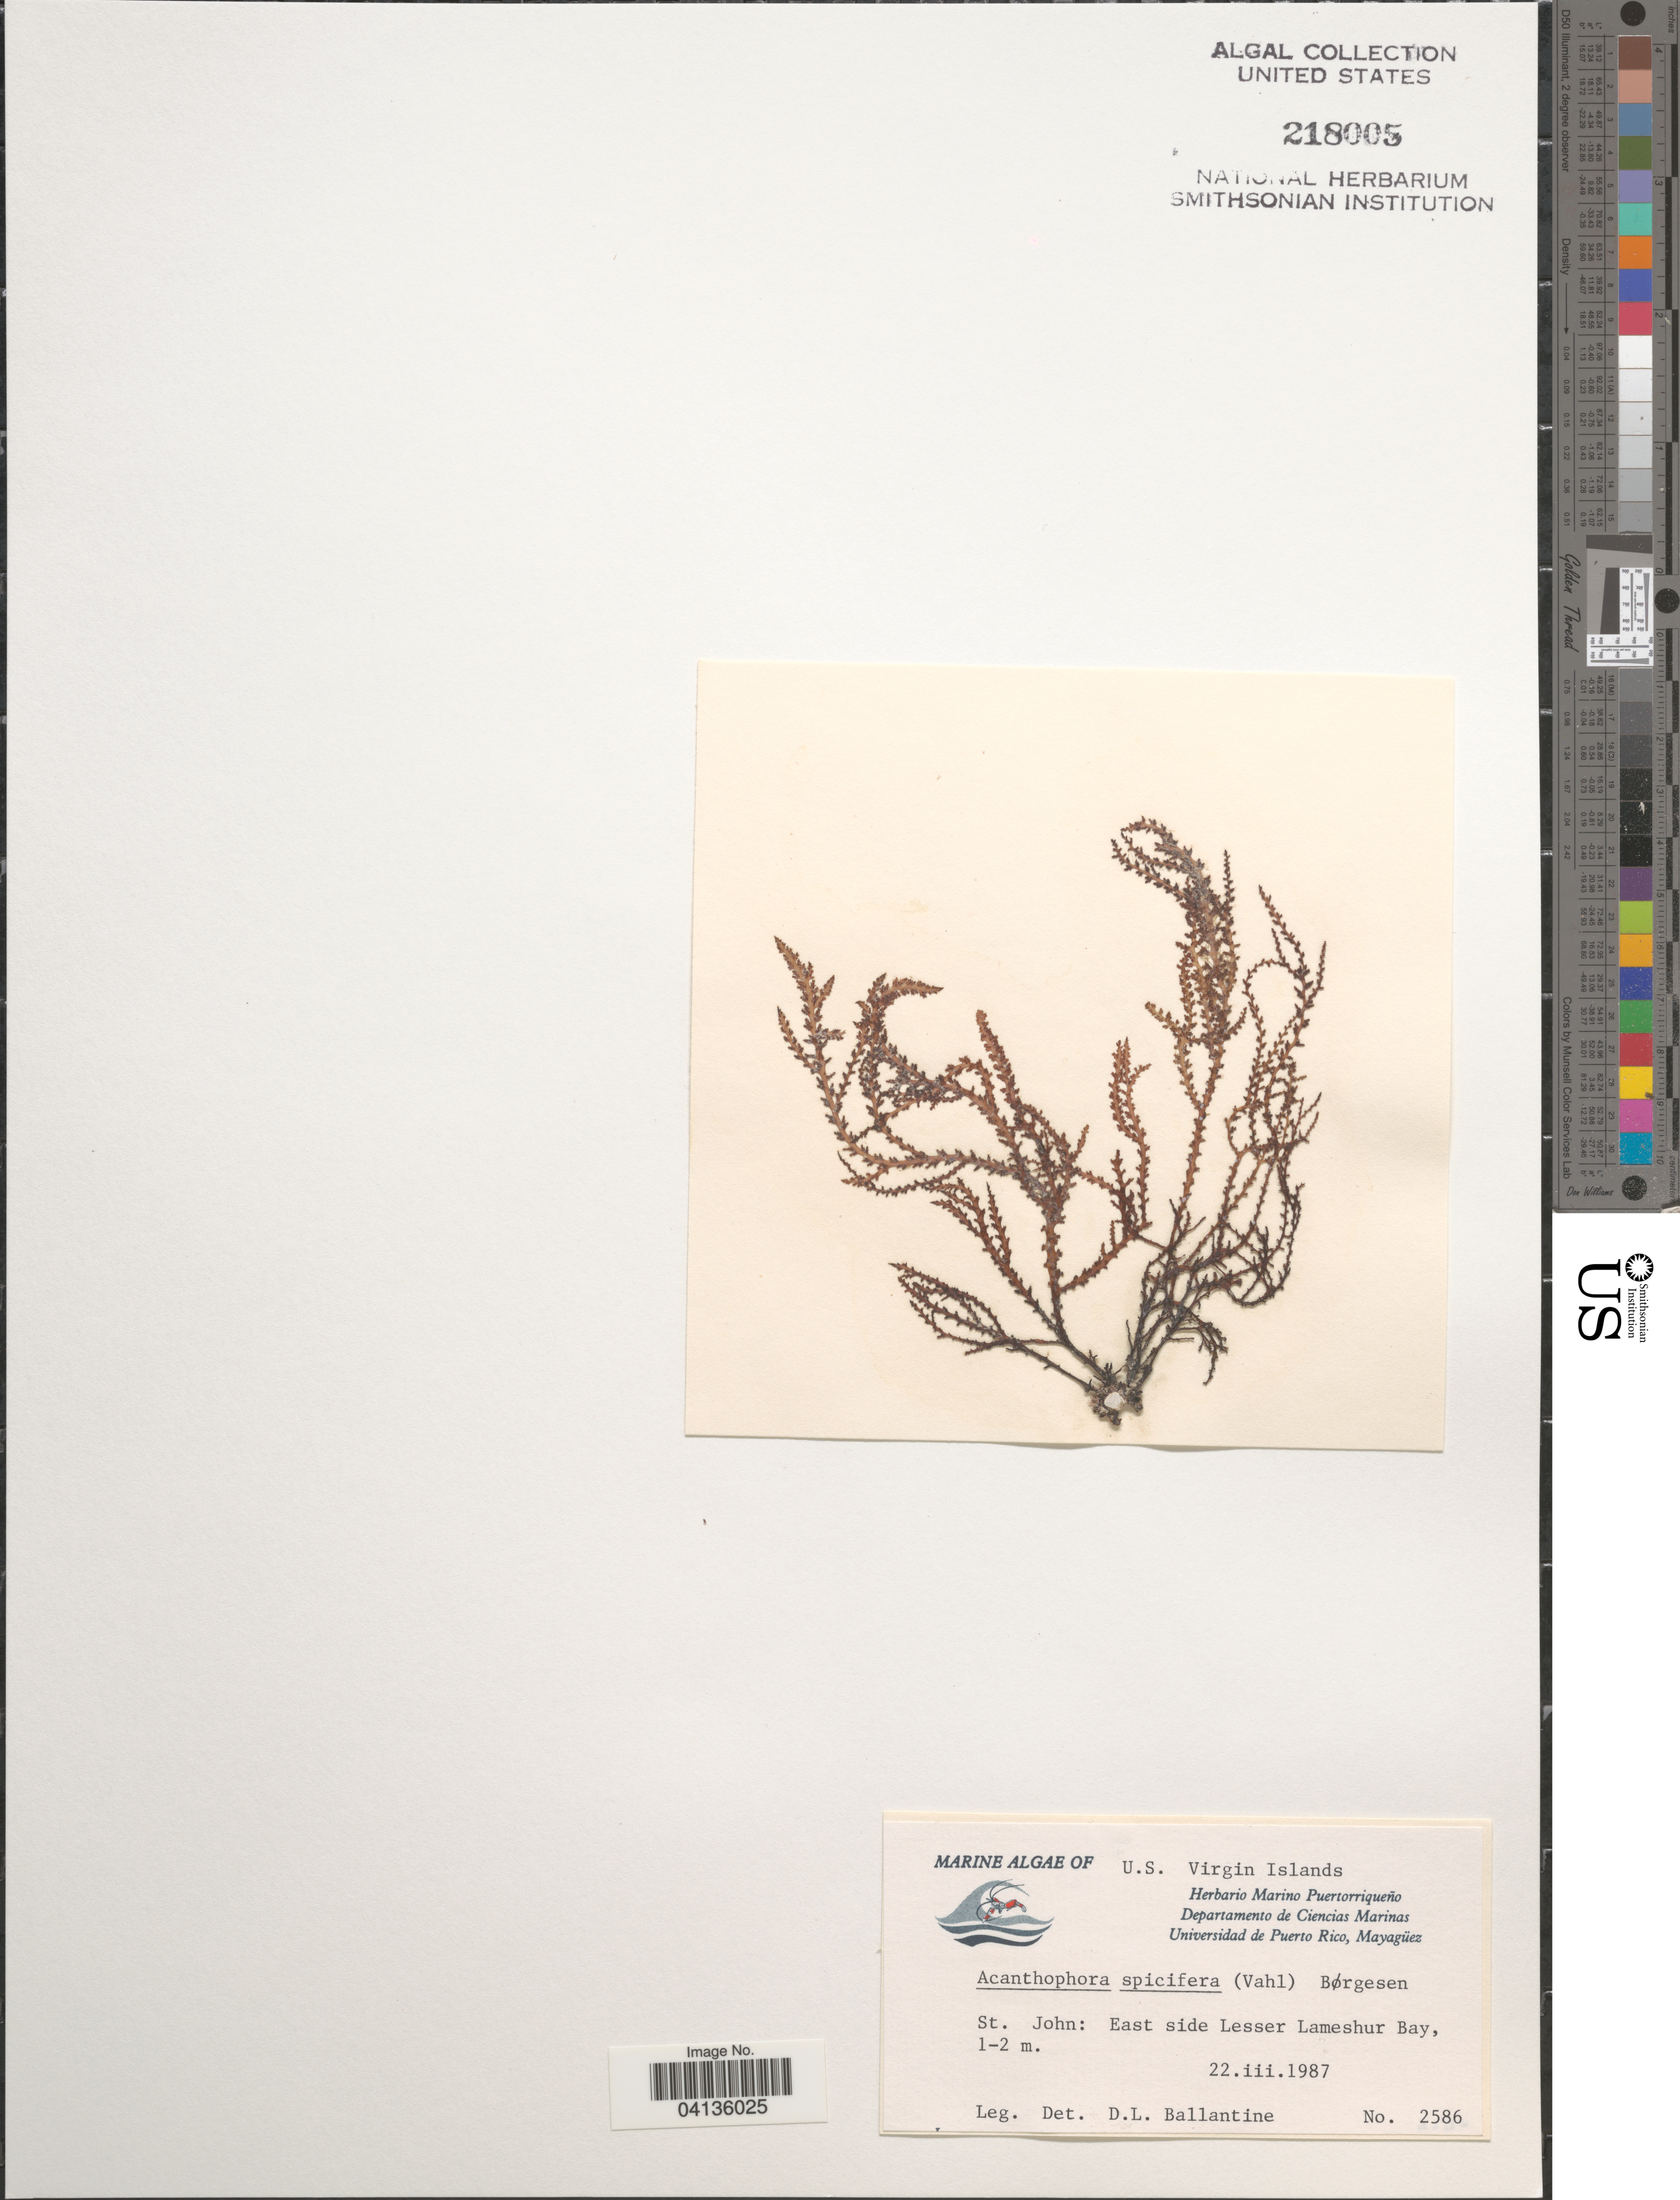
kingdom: Plantae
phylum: Rhodophyta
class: Florideophyceae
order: Ceramiales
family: Rhodomelaceae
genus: Acanthophora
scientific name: Acanthophora spicifera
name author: (Vahl) Børgesen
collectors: D.L. Ballantine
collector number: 2586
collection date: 1987-03-22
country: U.S. Virgin Islands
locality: St. John: East side Lesser Lameshur Bay.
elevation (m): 1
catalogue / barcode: US 218005